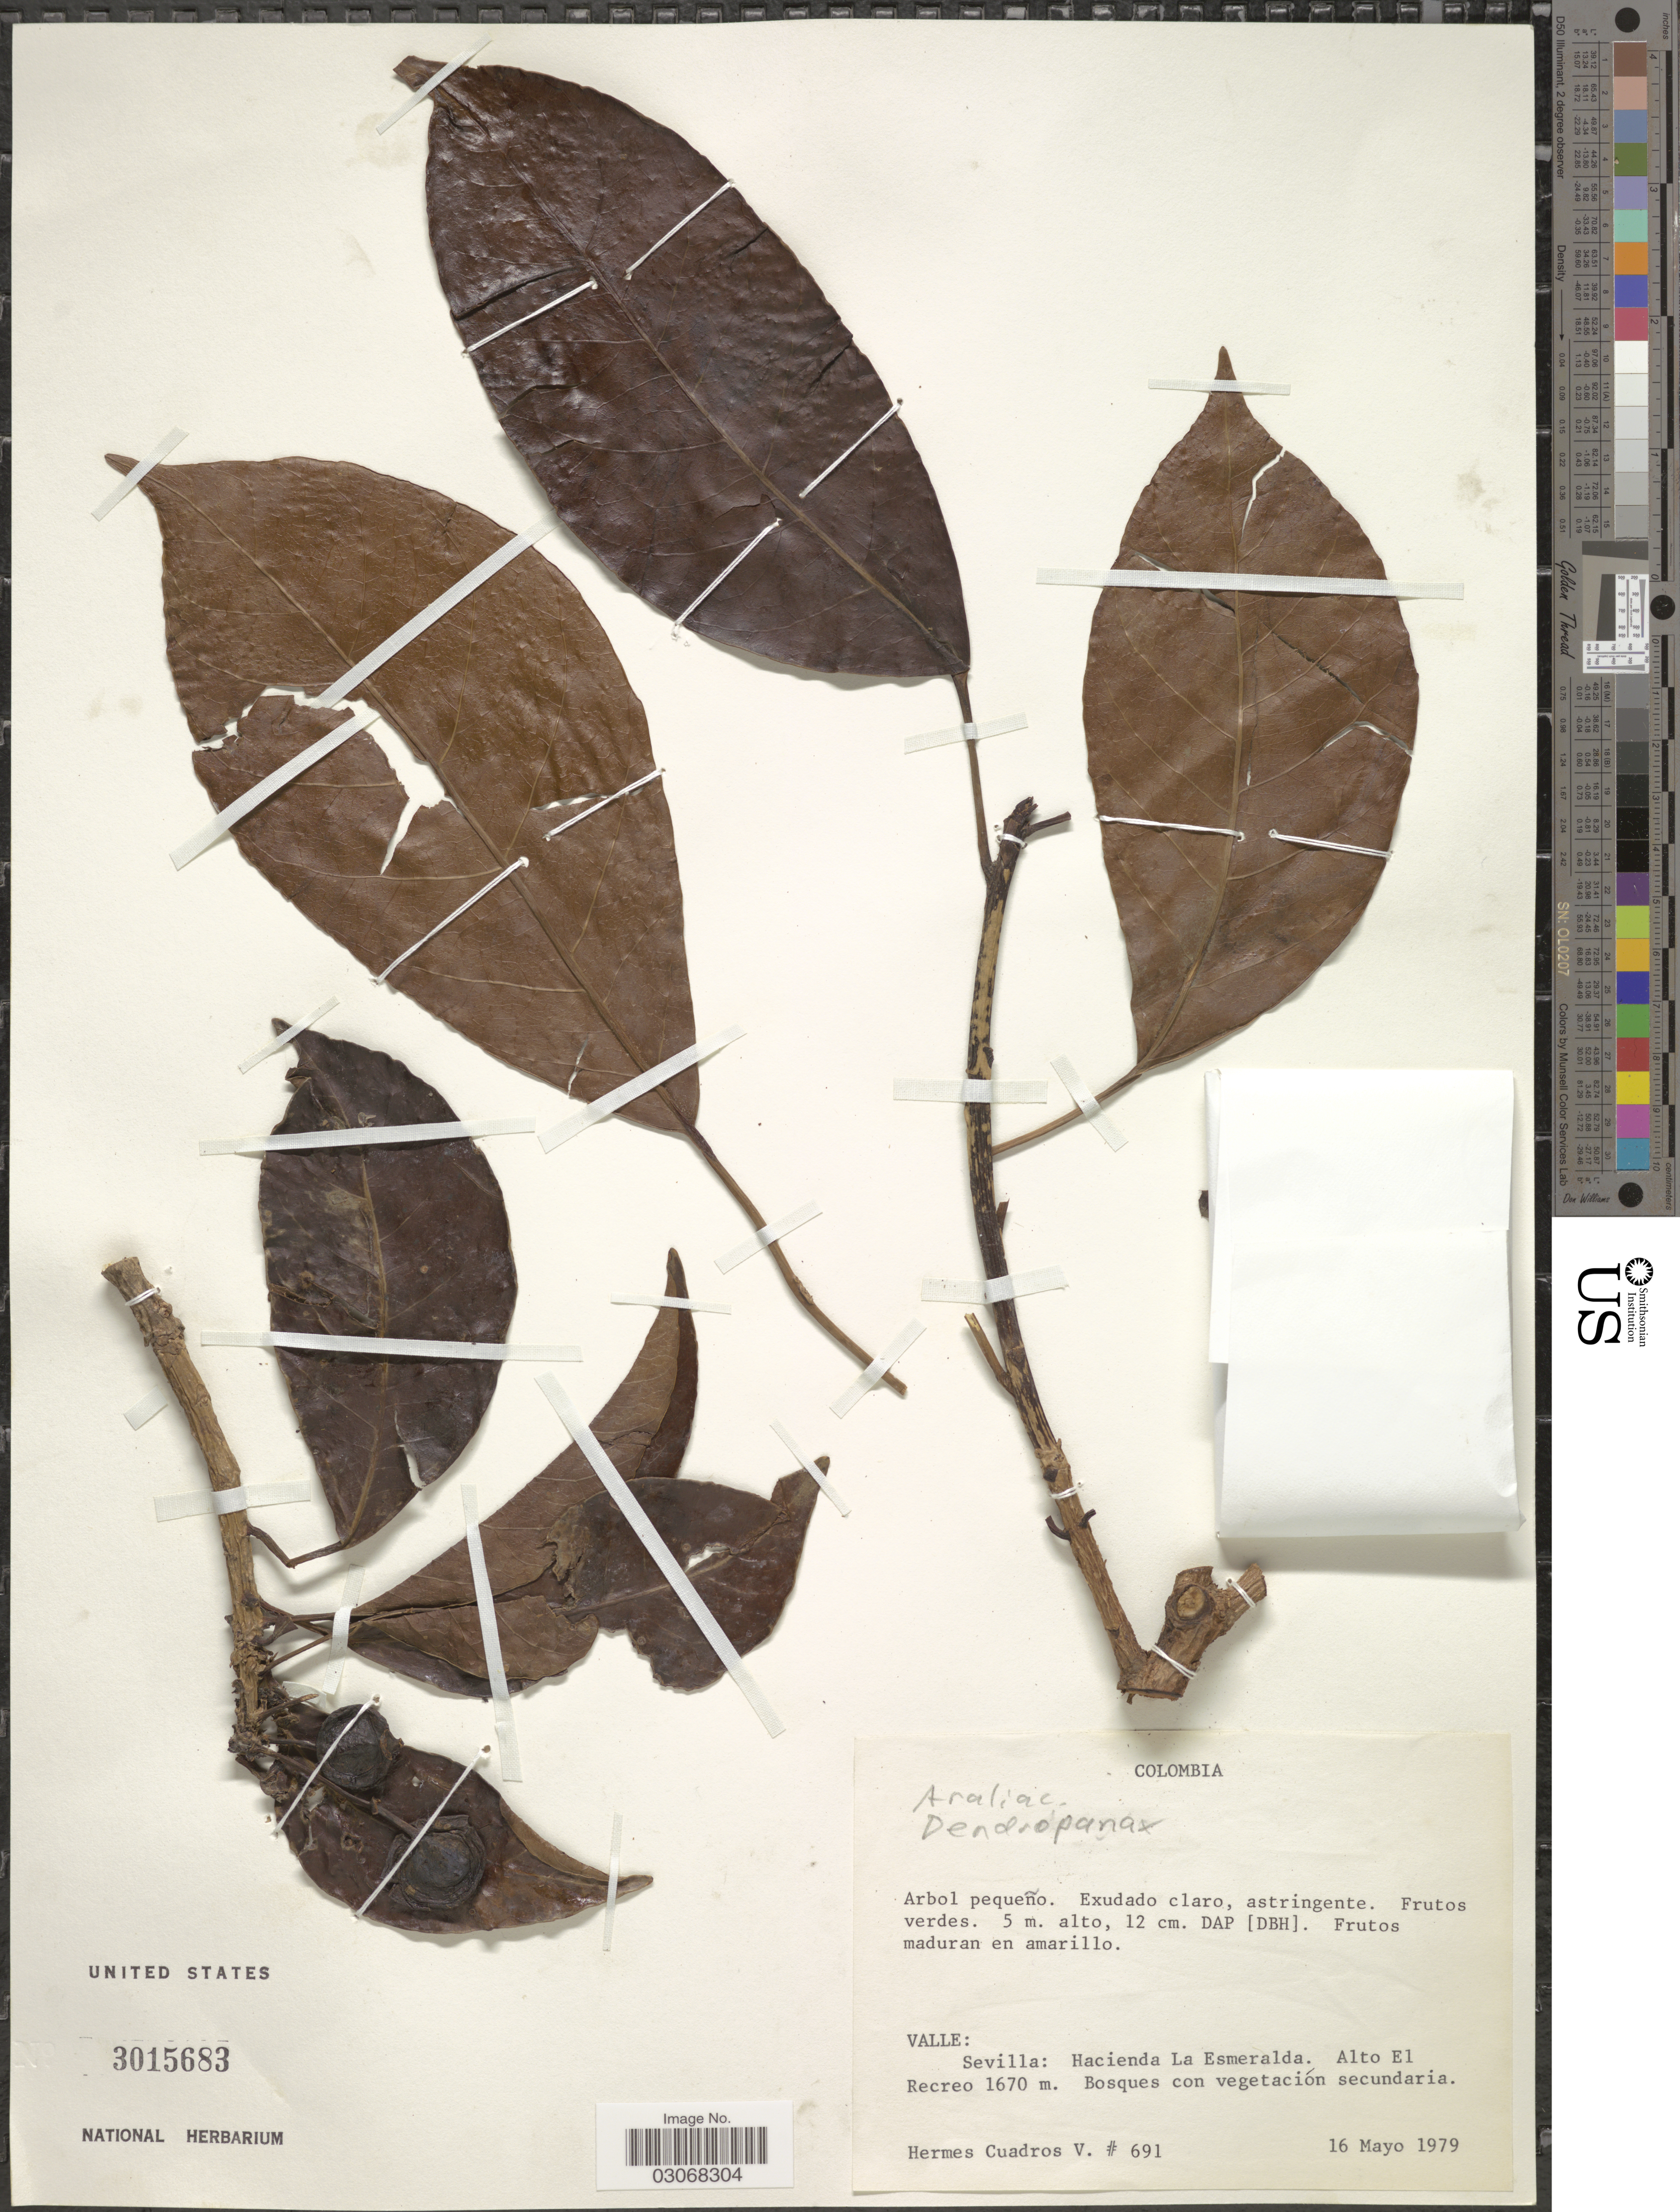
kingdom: Plantae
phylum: Tracheophyta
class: Magnoliopsida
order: Apiales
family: Araliaceae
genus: Dendropanax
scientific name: Dendropanax sp.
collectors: H. Cuadros V.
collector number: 691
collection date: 1979-05-16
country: Colombia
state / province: Valle del Cauca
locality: Sevilla: Hacienda La Esmeralda. Alto El Recreo.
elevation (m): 1670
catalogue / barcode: US 3015683